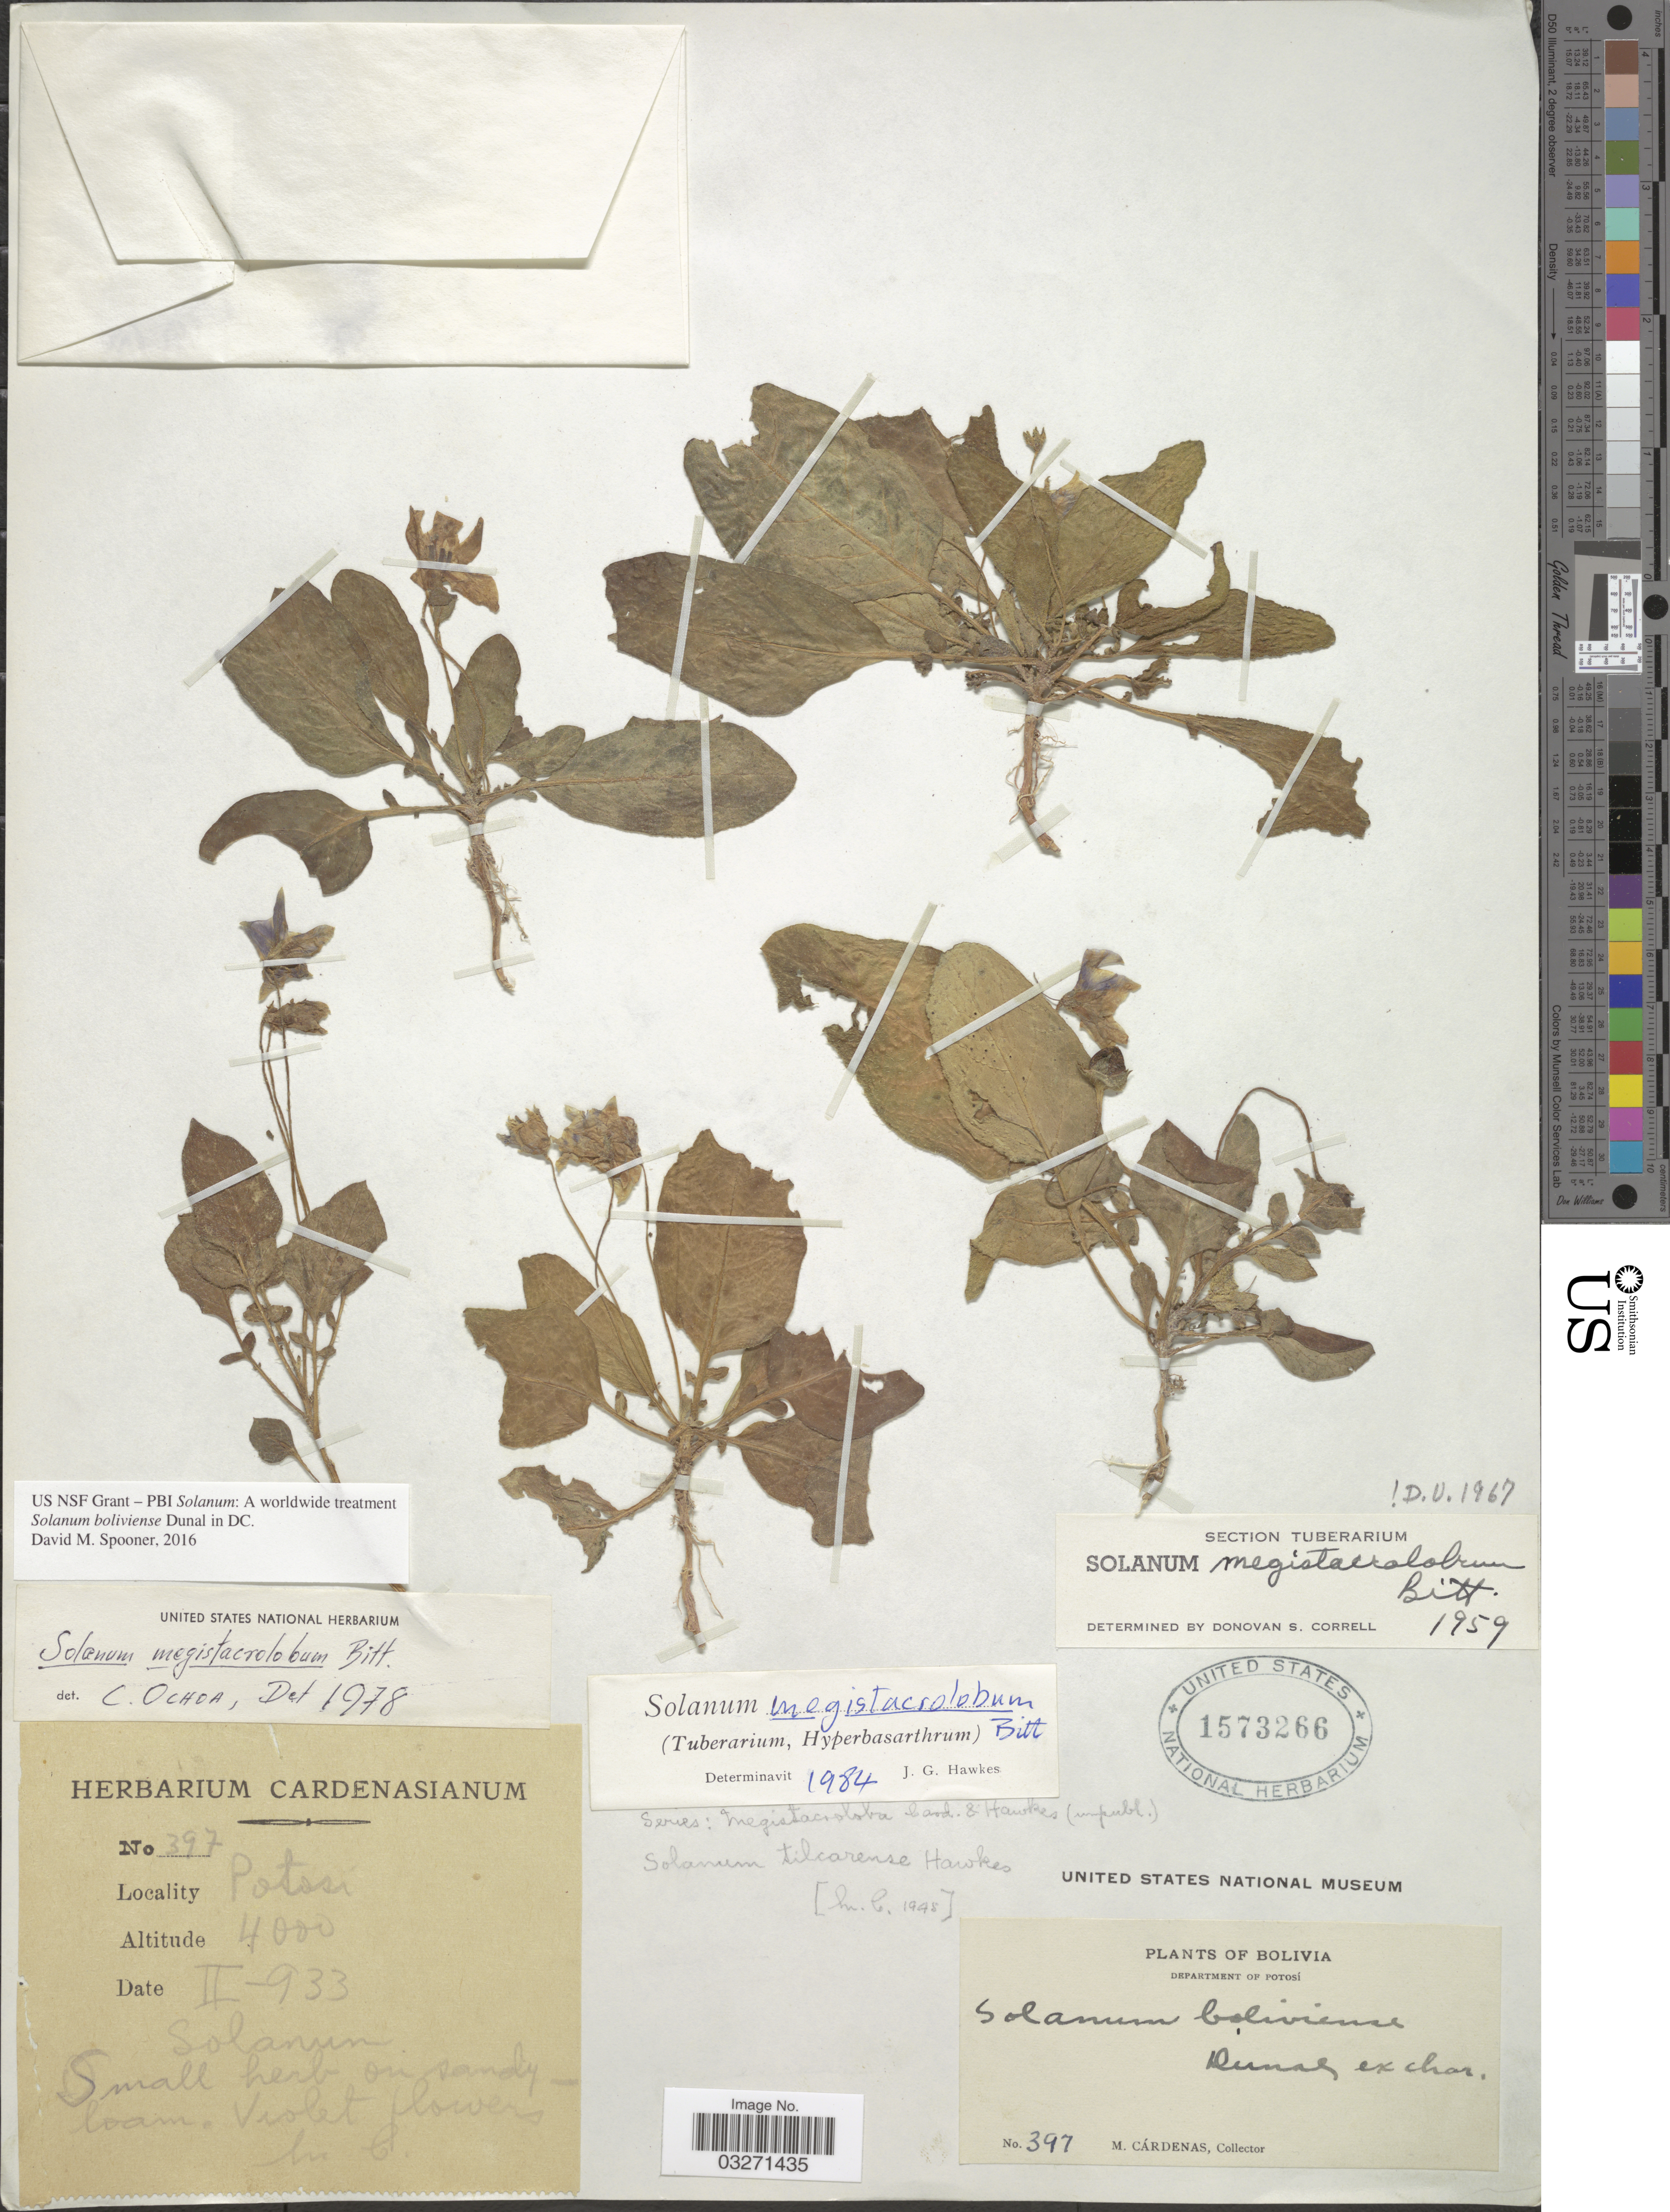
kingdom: Plantae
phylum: Tracheophyta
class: Magnoliopsida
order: Solanales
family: Solanaceae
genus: Solanum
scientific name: Solanum boliviense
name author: Dunal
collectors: M. Cárdenas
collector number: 397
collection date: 1933-02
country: Bolivia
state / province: Potosi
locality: Department of Potosi.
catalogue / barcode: US 1573266